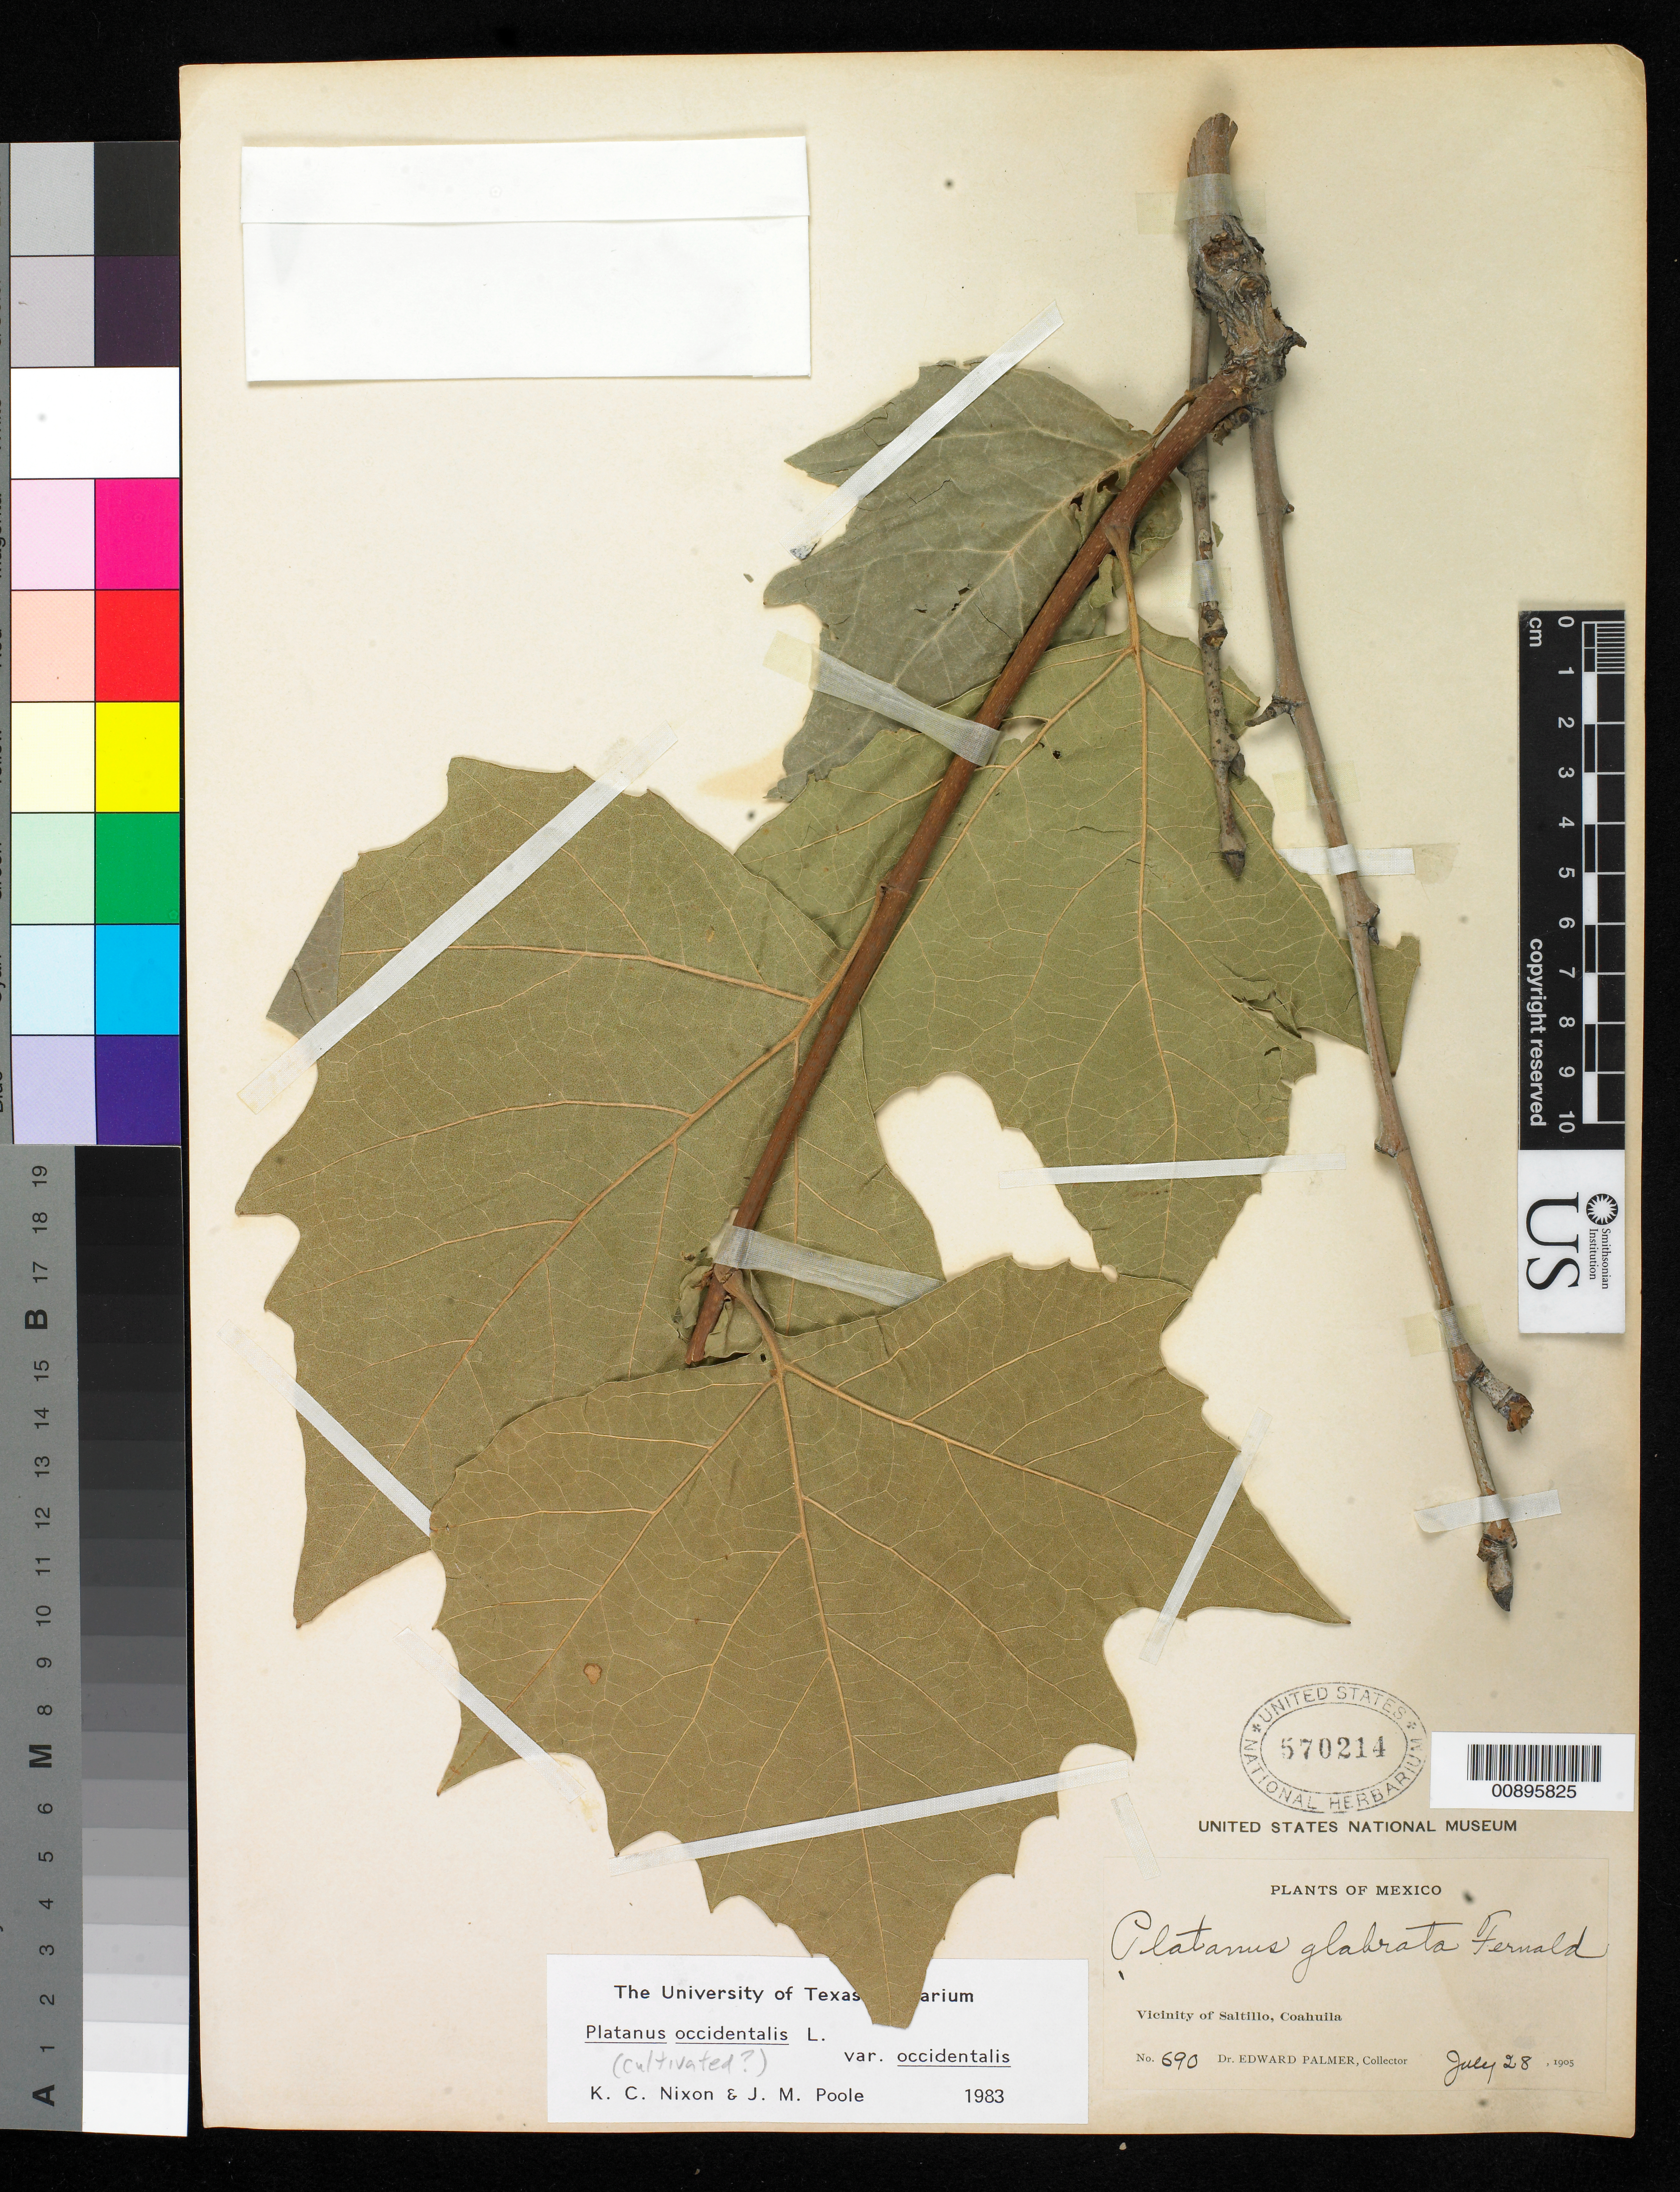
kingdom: Plantae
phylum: Tracheophyta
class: Magnoliopsida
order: Proteales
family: Platanaceae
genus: Platanus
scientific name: Platanus occidentalis var. occidentalis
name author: L.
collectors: E. Palmer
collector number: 690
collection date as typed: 28 Jul 1905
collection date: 1905-07-28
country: Mexico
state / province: Coahuila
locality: Vicinity of Saltillo, Coahuila.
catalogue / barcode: US 570214